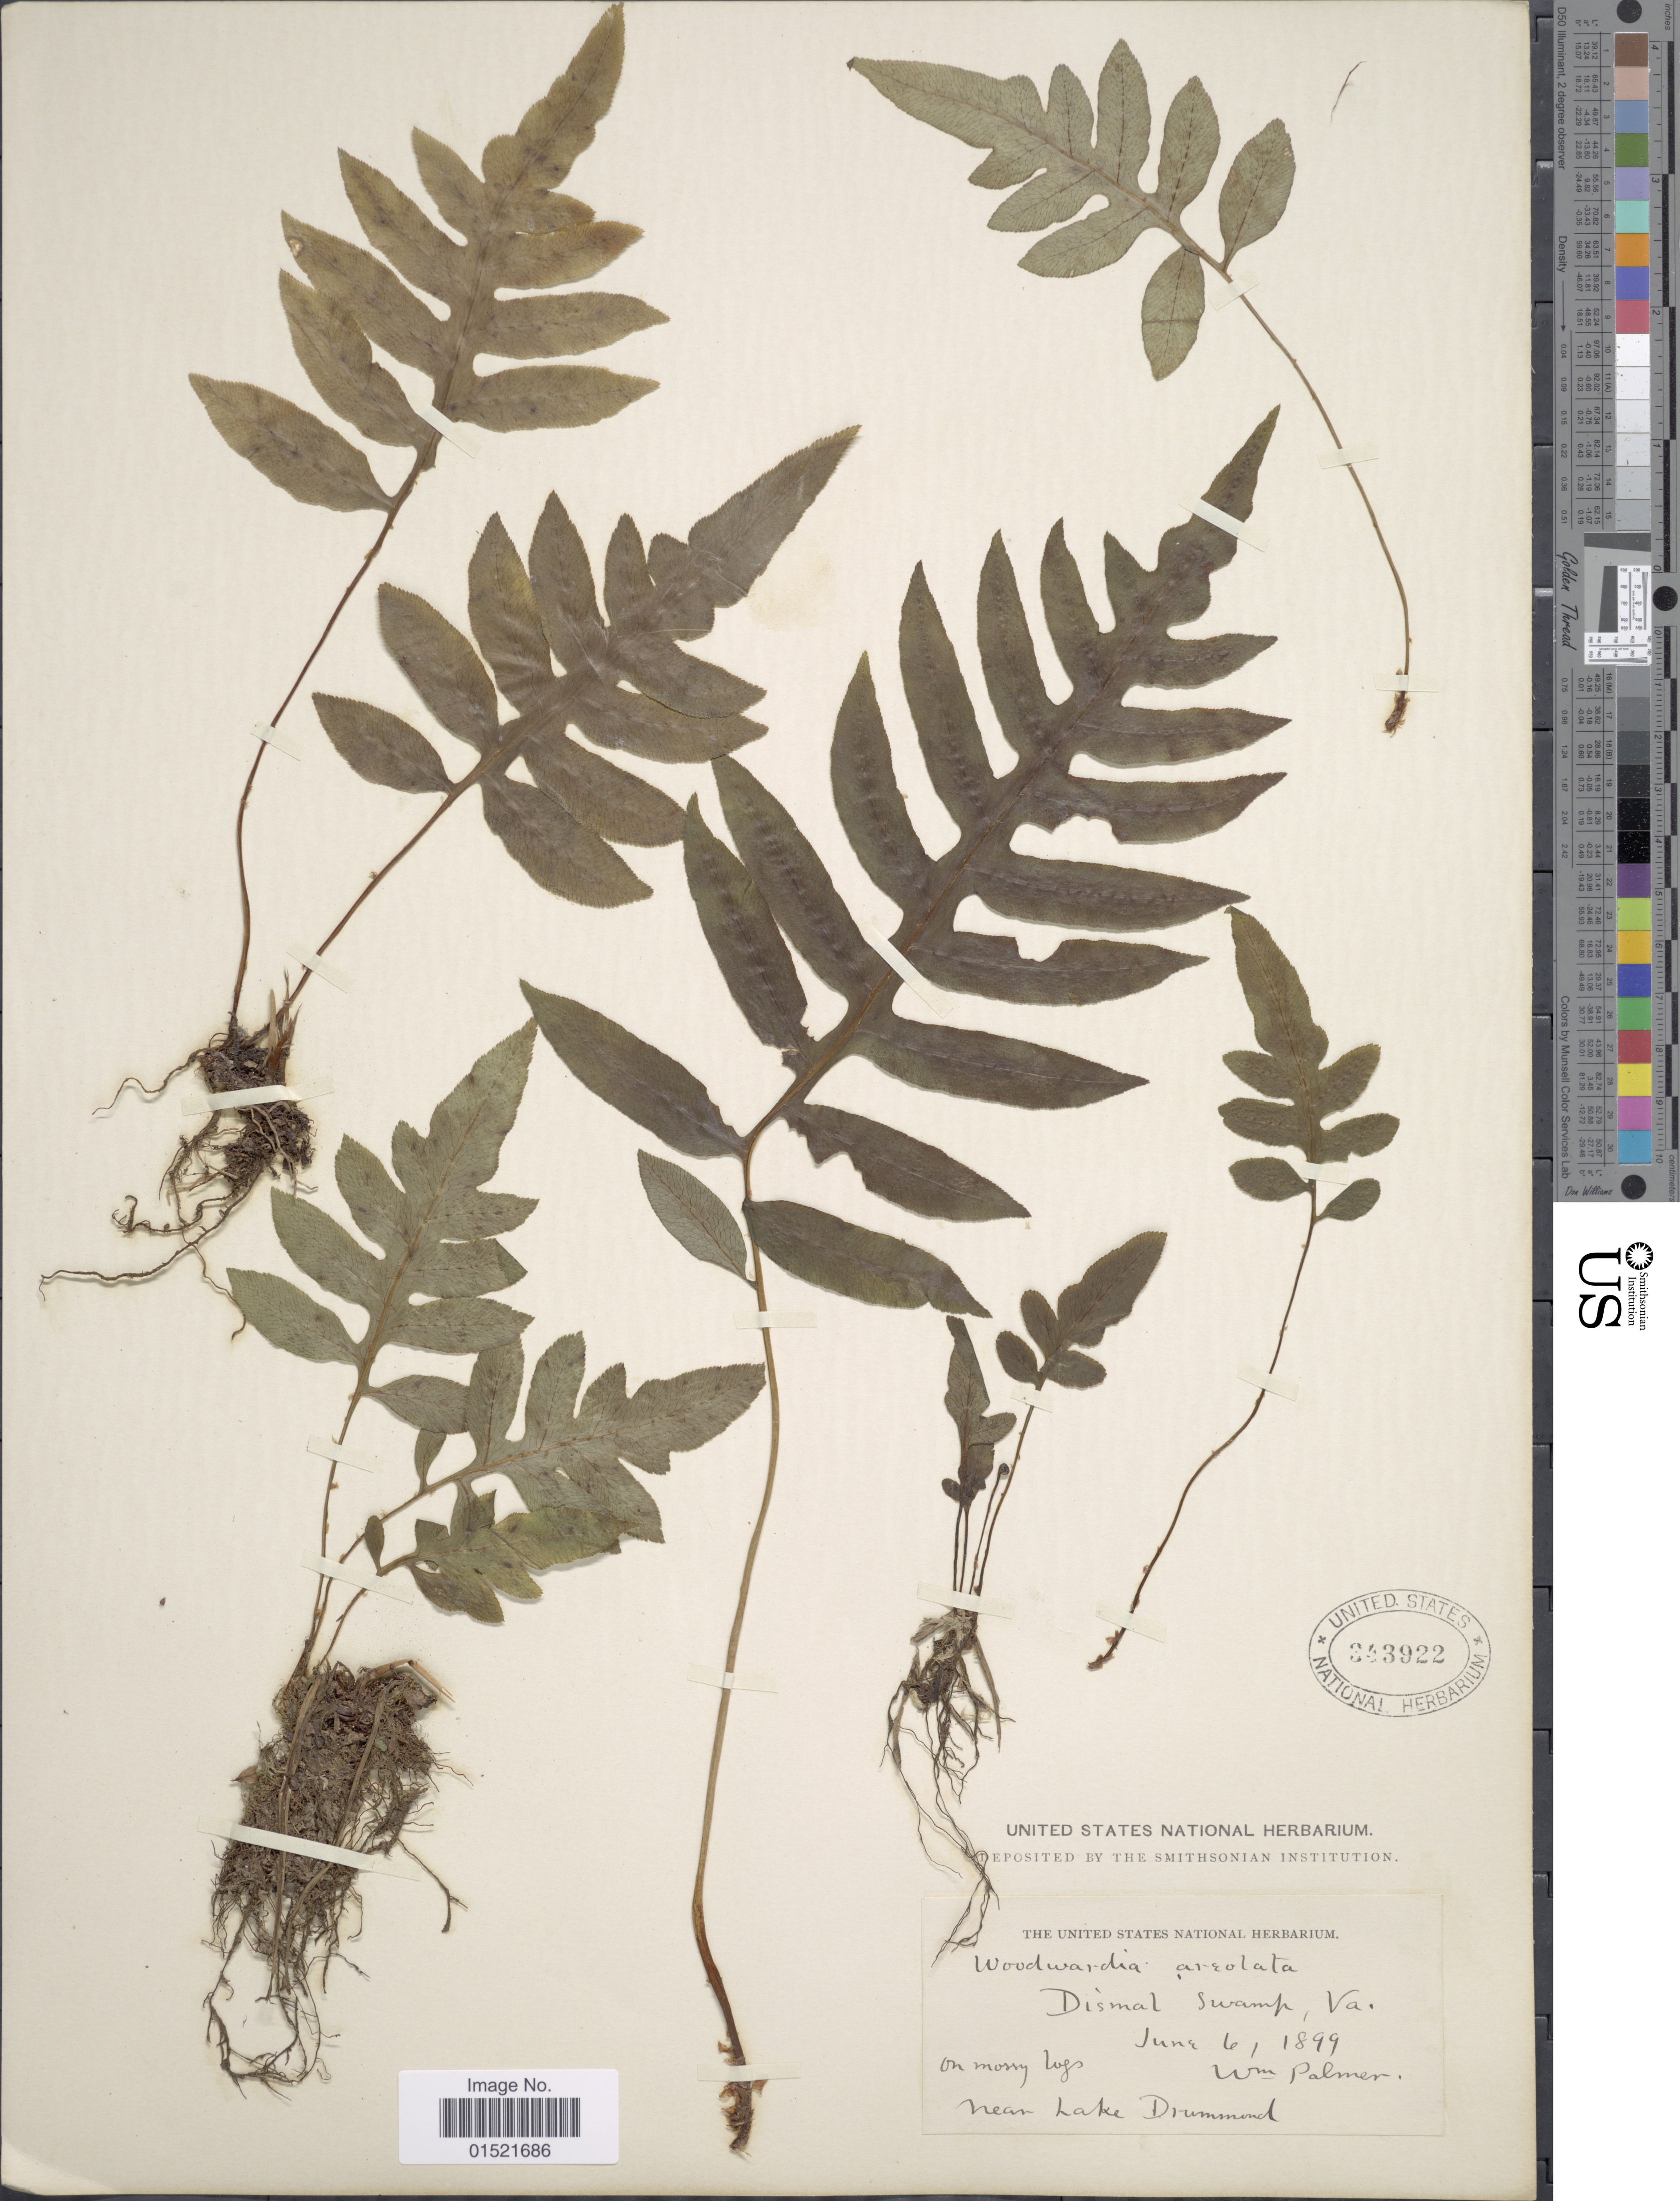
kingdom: Plantae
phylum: Tracheophyta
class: Polypodiopsida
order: Polypodiales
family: Blechnaceae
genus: Woodwardia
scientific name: Woodwardia areolata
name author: (L.) T. Moore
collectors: W. Palmer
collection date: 1899-06-06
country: United States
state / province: Virginia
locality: Dismal Swamp, Va.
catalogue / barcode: US 343922